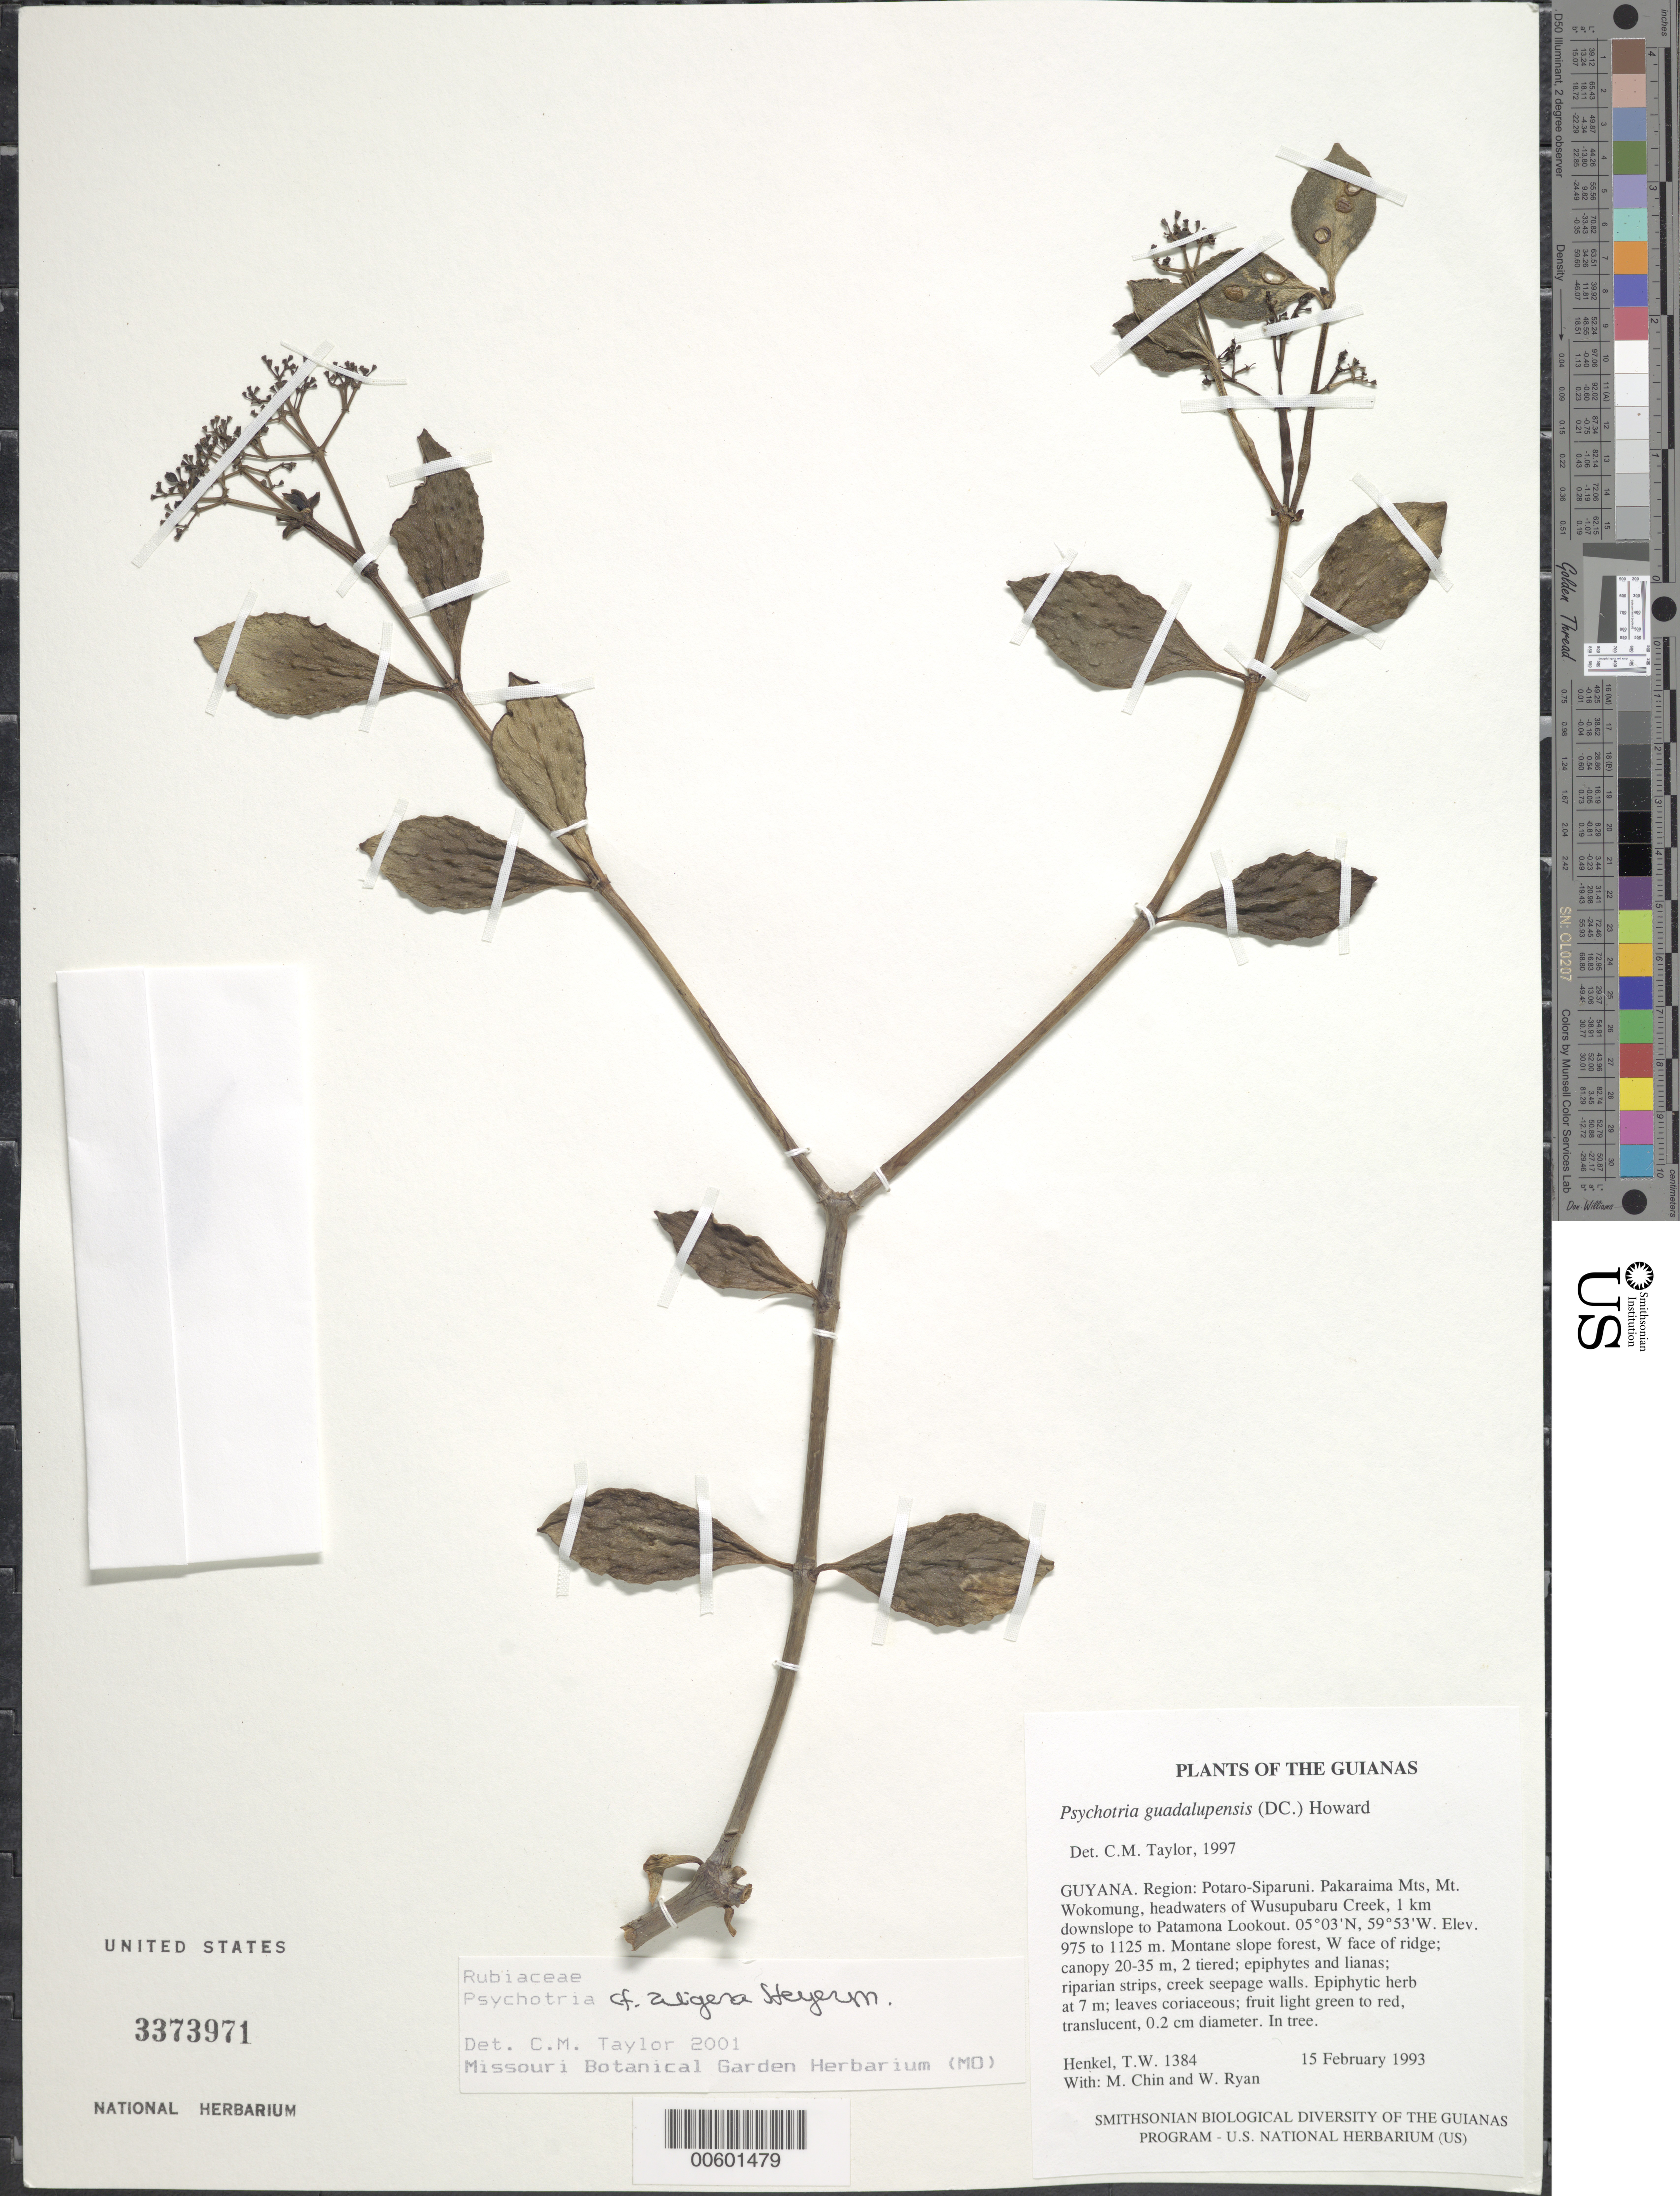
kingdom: Plantae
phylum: Tracheophyta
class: Magnoliopsida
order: Gentianales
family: Rubiaceae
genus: Psychotria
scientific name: Psychotria aligera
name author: Steyerm.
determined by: Taylor, Charlotte M.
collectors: T. Henkel, M. Chin & W. Ryan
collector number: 1384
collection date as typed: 15 February 1993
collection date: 1993-02-15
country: Guyana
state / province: Potaro-Siparuni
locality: Pakaraima Mts, Mt. Wokomung, headwaters of Wusupubaru Creek, 1 km downslope to Patamona Lookout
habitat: Montane slope forest, W face of ridge; canopy 20-35 m, 2 tiered; epiphytes and lianas; riparian strips, creek seepage walls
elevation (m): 975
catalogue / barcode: US 3373971